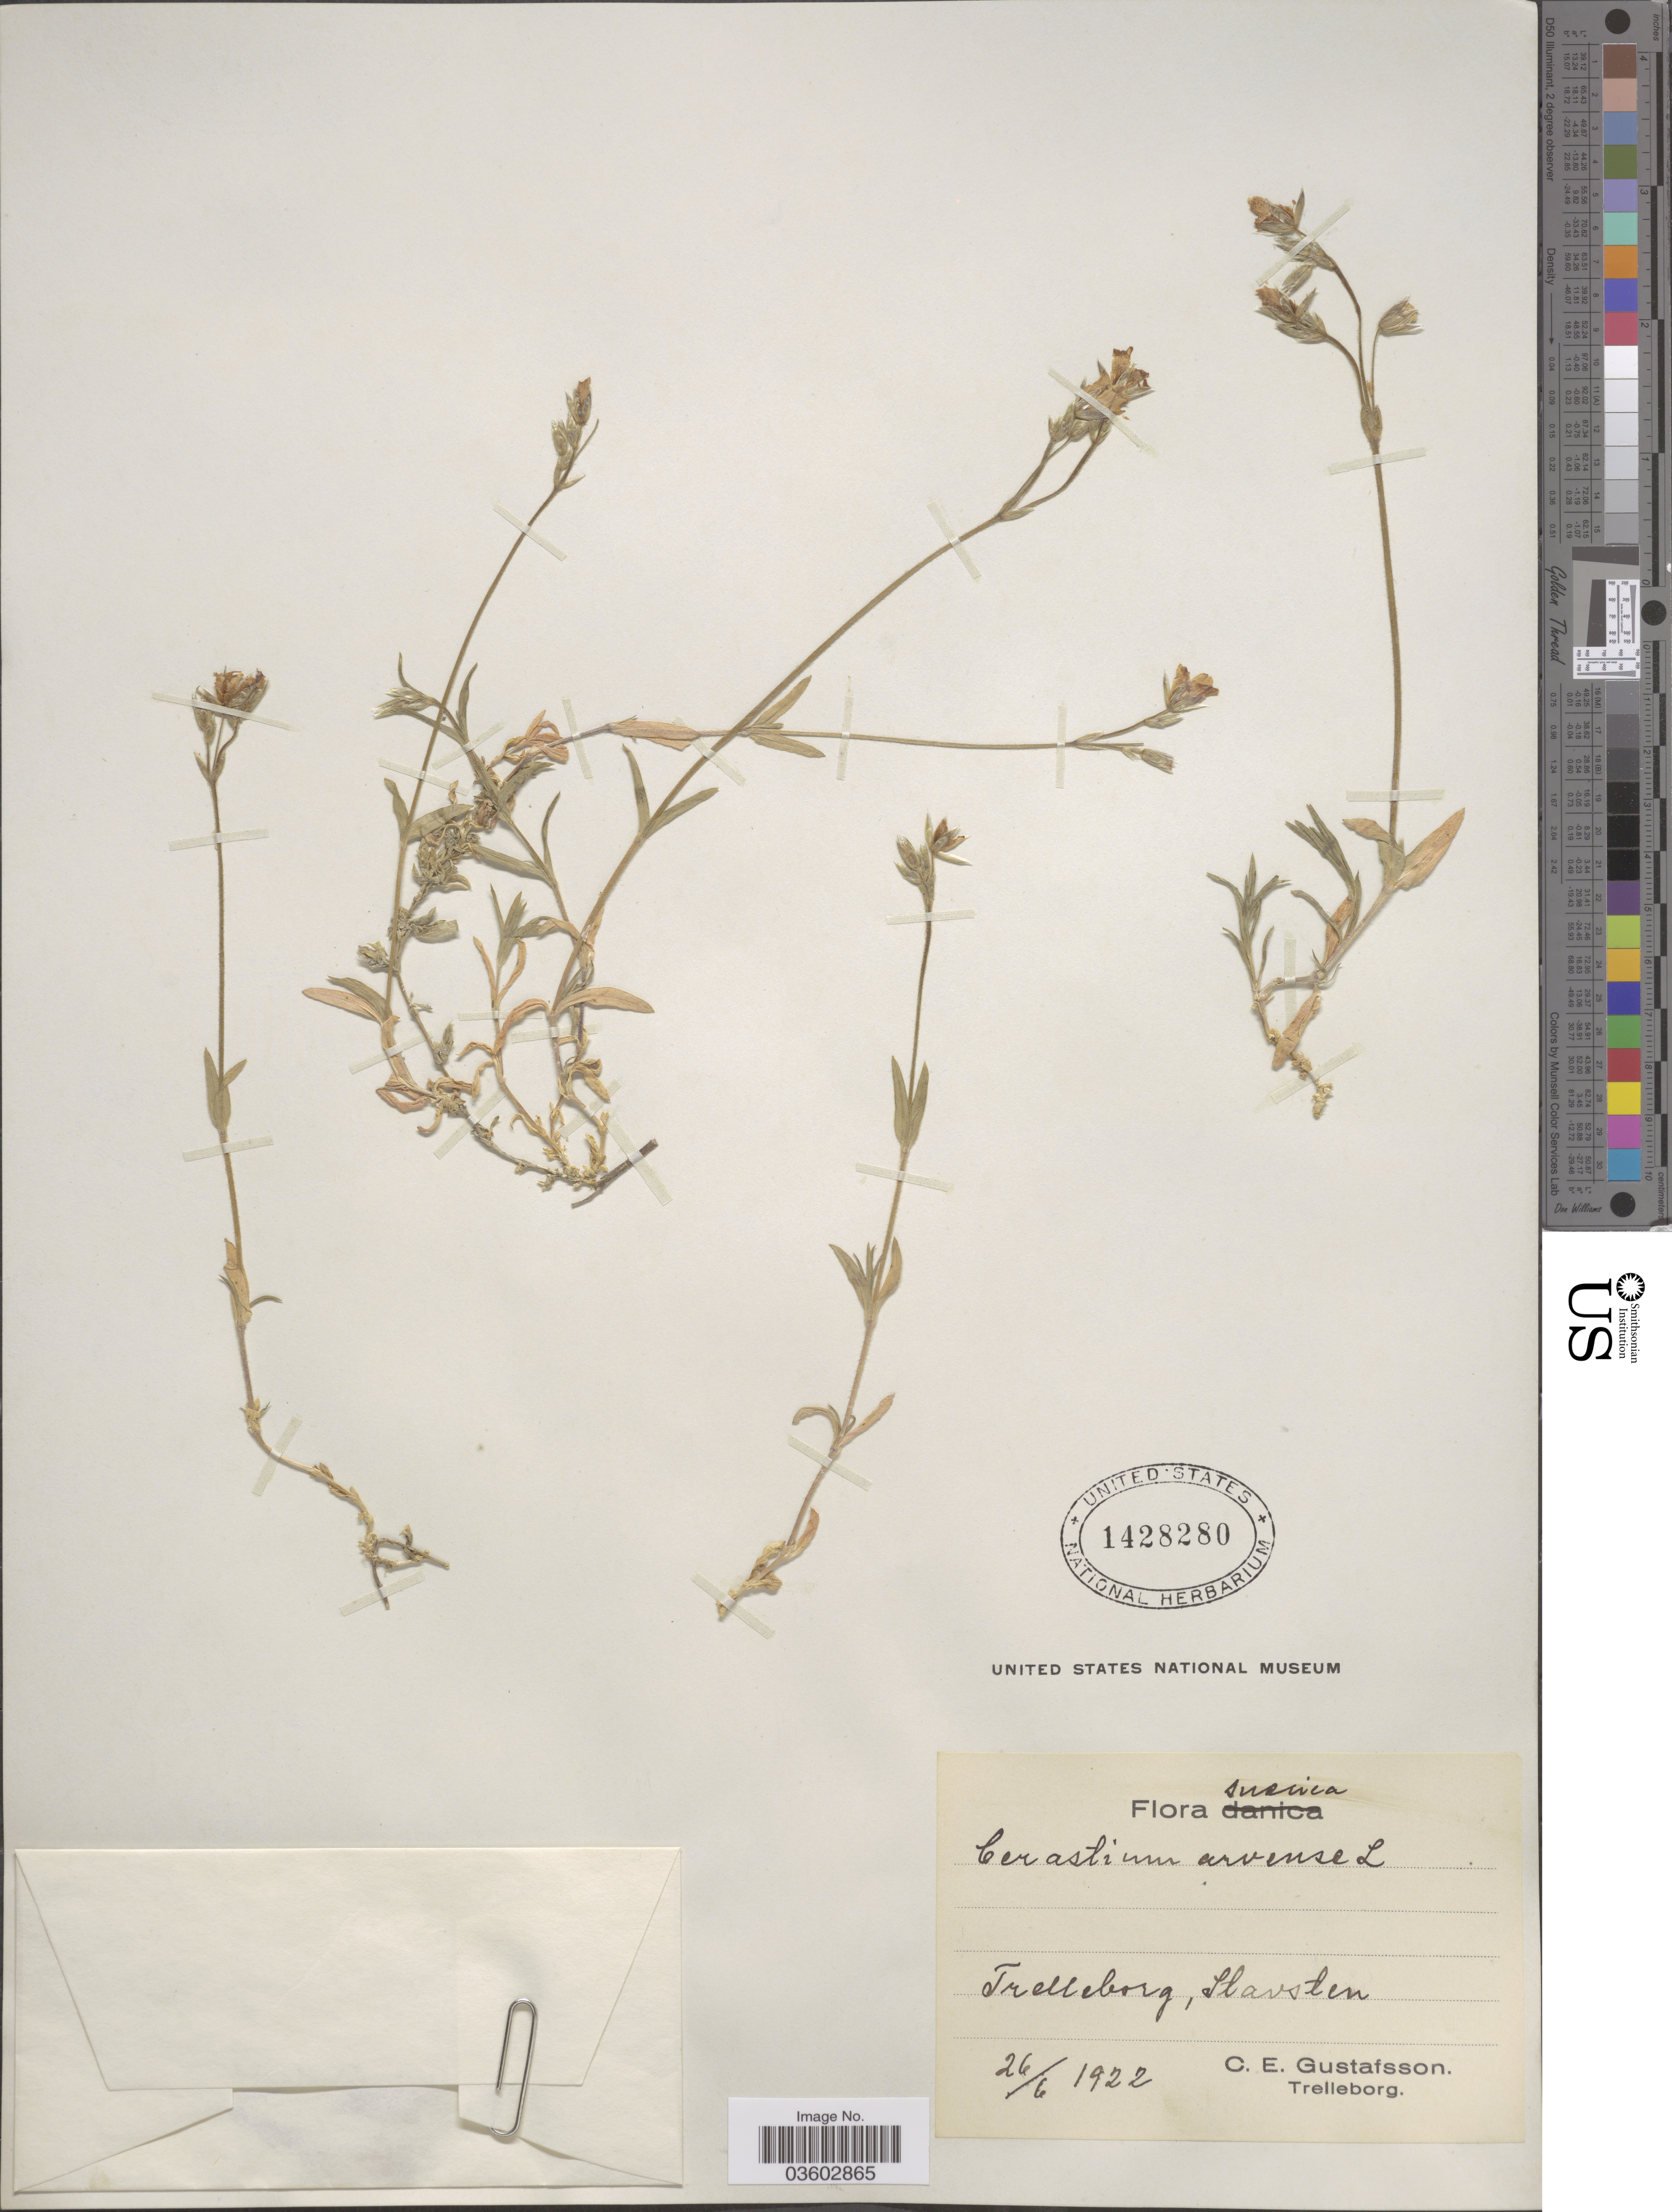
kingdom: Plantae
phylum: Tracheophyta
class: Magnoliopsida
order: Caryophyllales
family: Caryophyllaceae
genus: Cerastium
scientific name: Cerastium arvense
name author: L.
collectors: C. Gustafsson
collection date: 1922-06-26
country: Sweden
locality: Suecica. Trelleborg, Stavsten.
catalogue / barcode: US 1428280